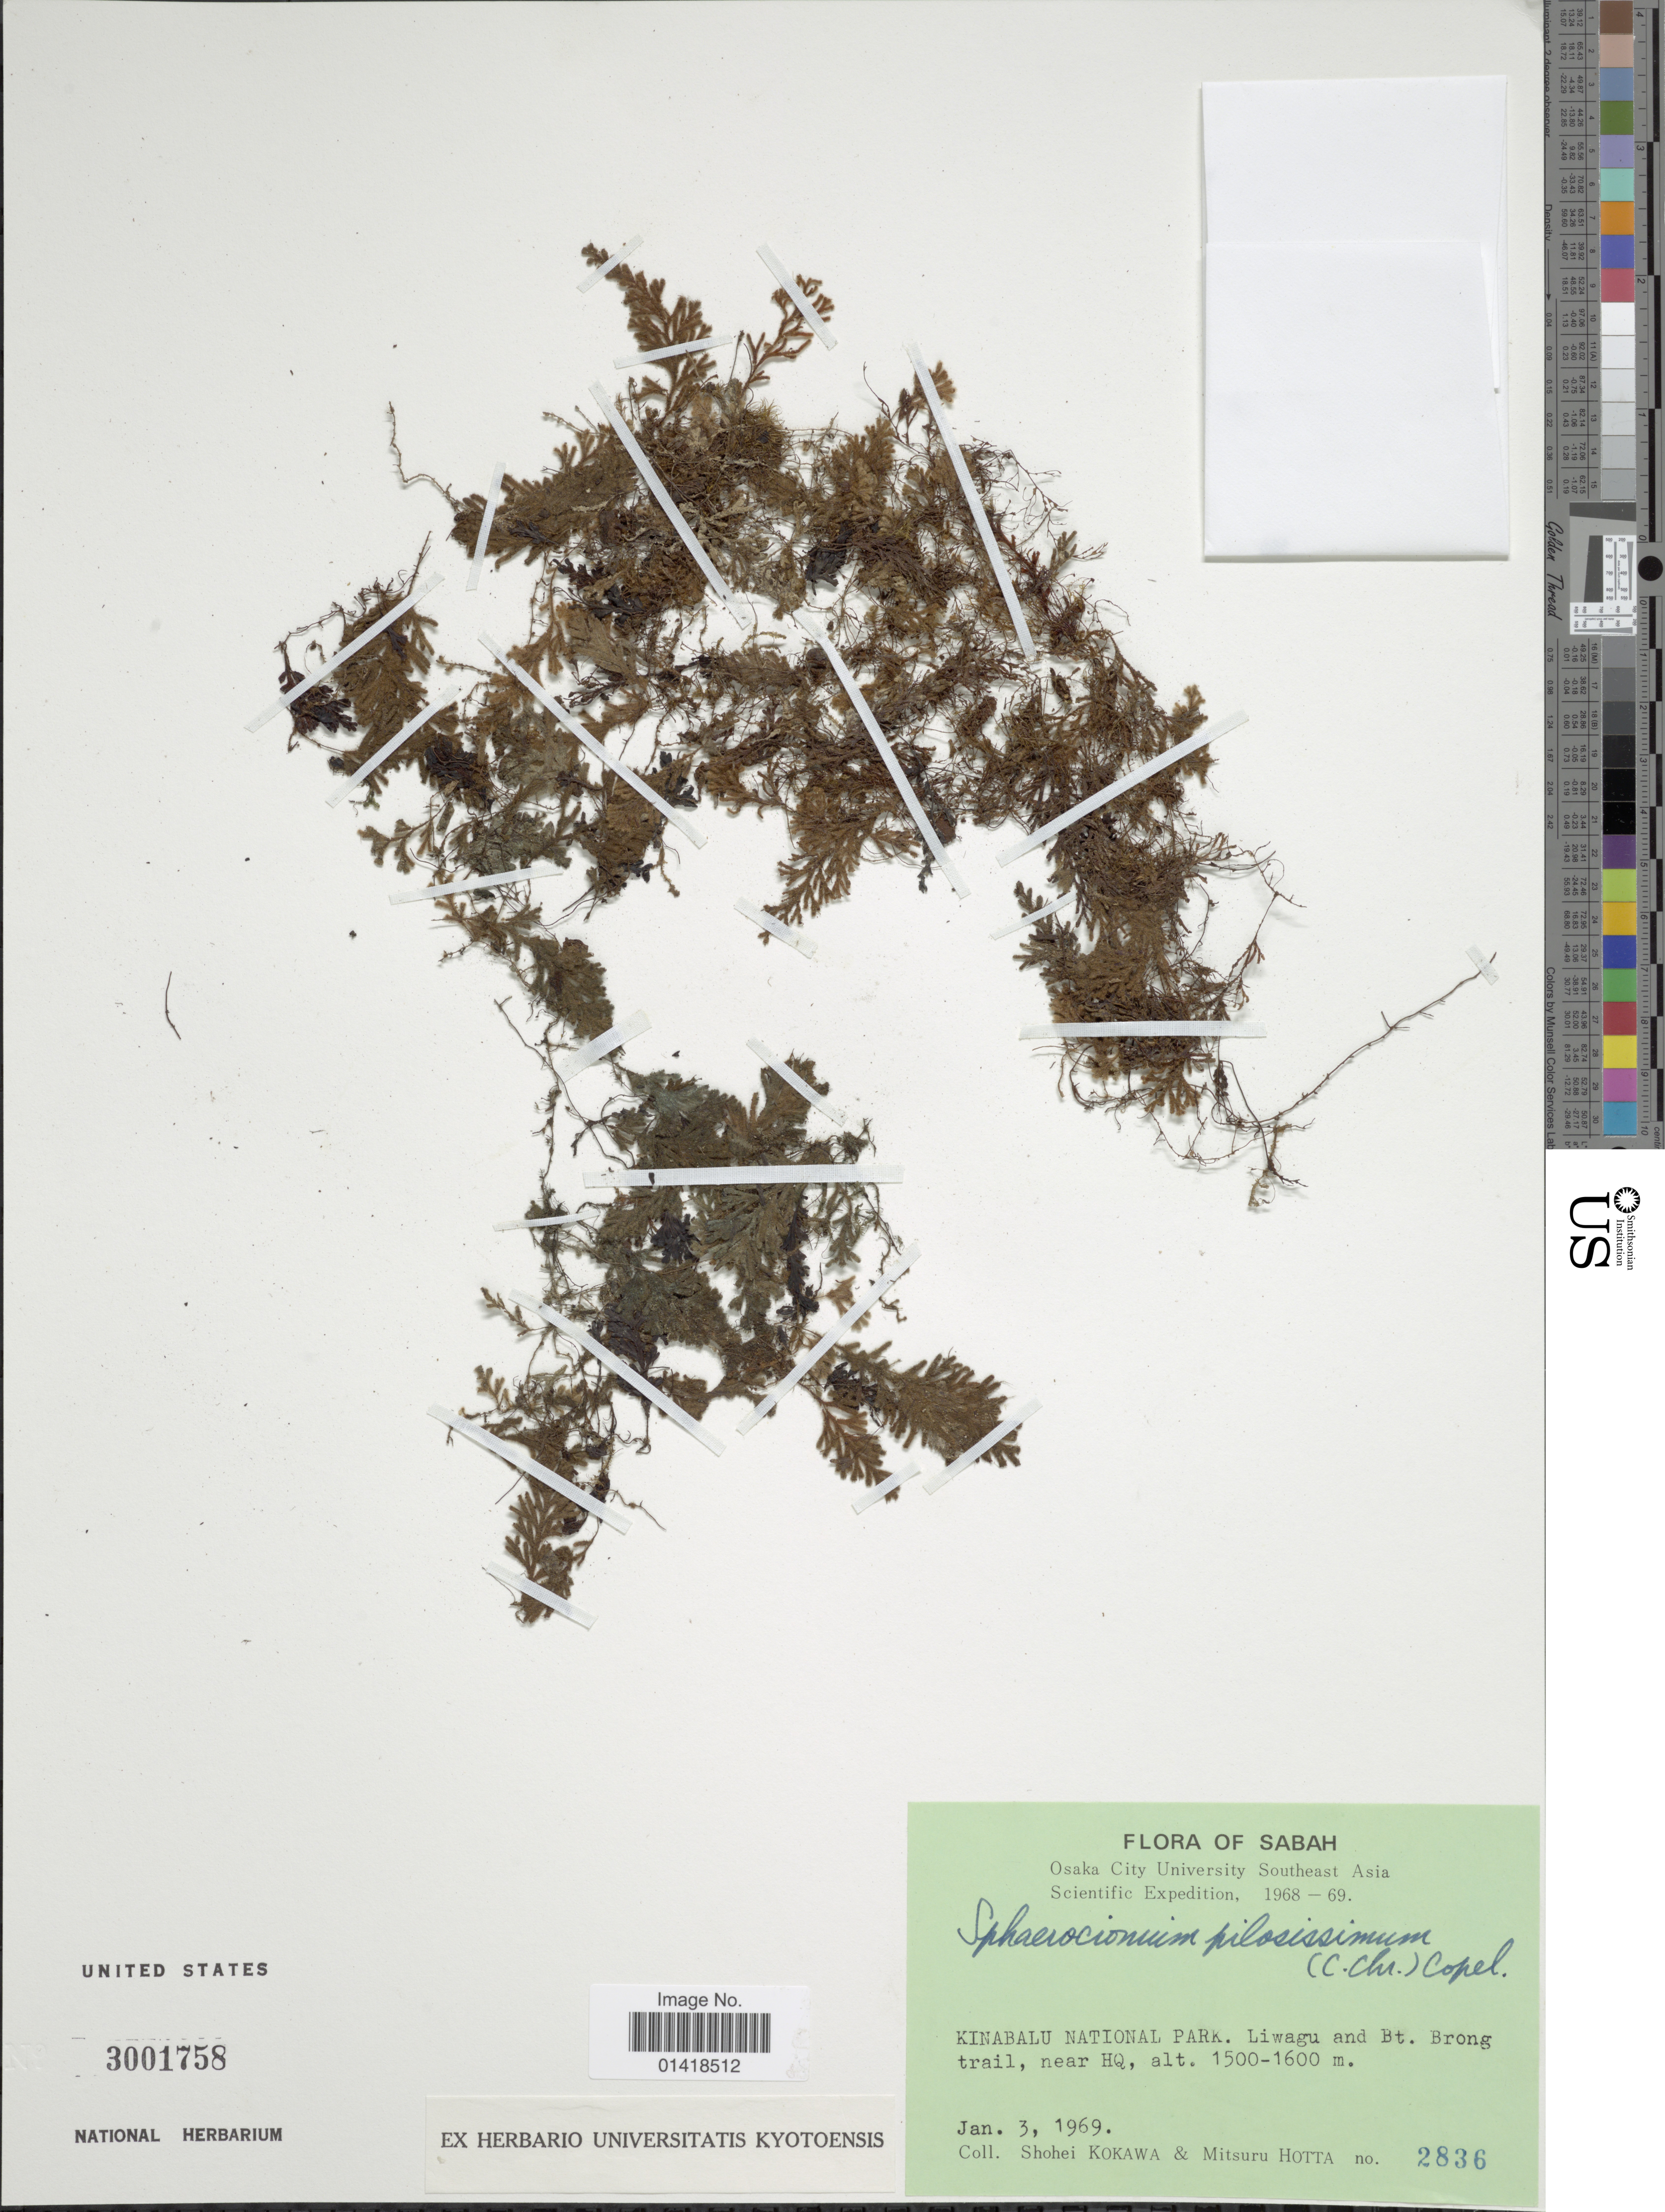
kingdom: Plantae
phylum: Tracheophyta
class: Polypodiopsida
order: Hymenophyllales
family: Hymenophyllaceae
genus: Hymenophyllum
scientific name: Hymenophyllum pilosissimum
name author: C. Chr.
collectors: S. Kokawa & M. Hotta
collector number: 2836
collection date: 1969-01-03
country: Malaysia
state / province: Sabah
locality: Kinabalu National Park. Liwagu and Bt. Brong trail, near HQ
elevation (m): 1500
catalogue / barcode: US 3001758